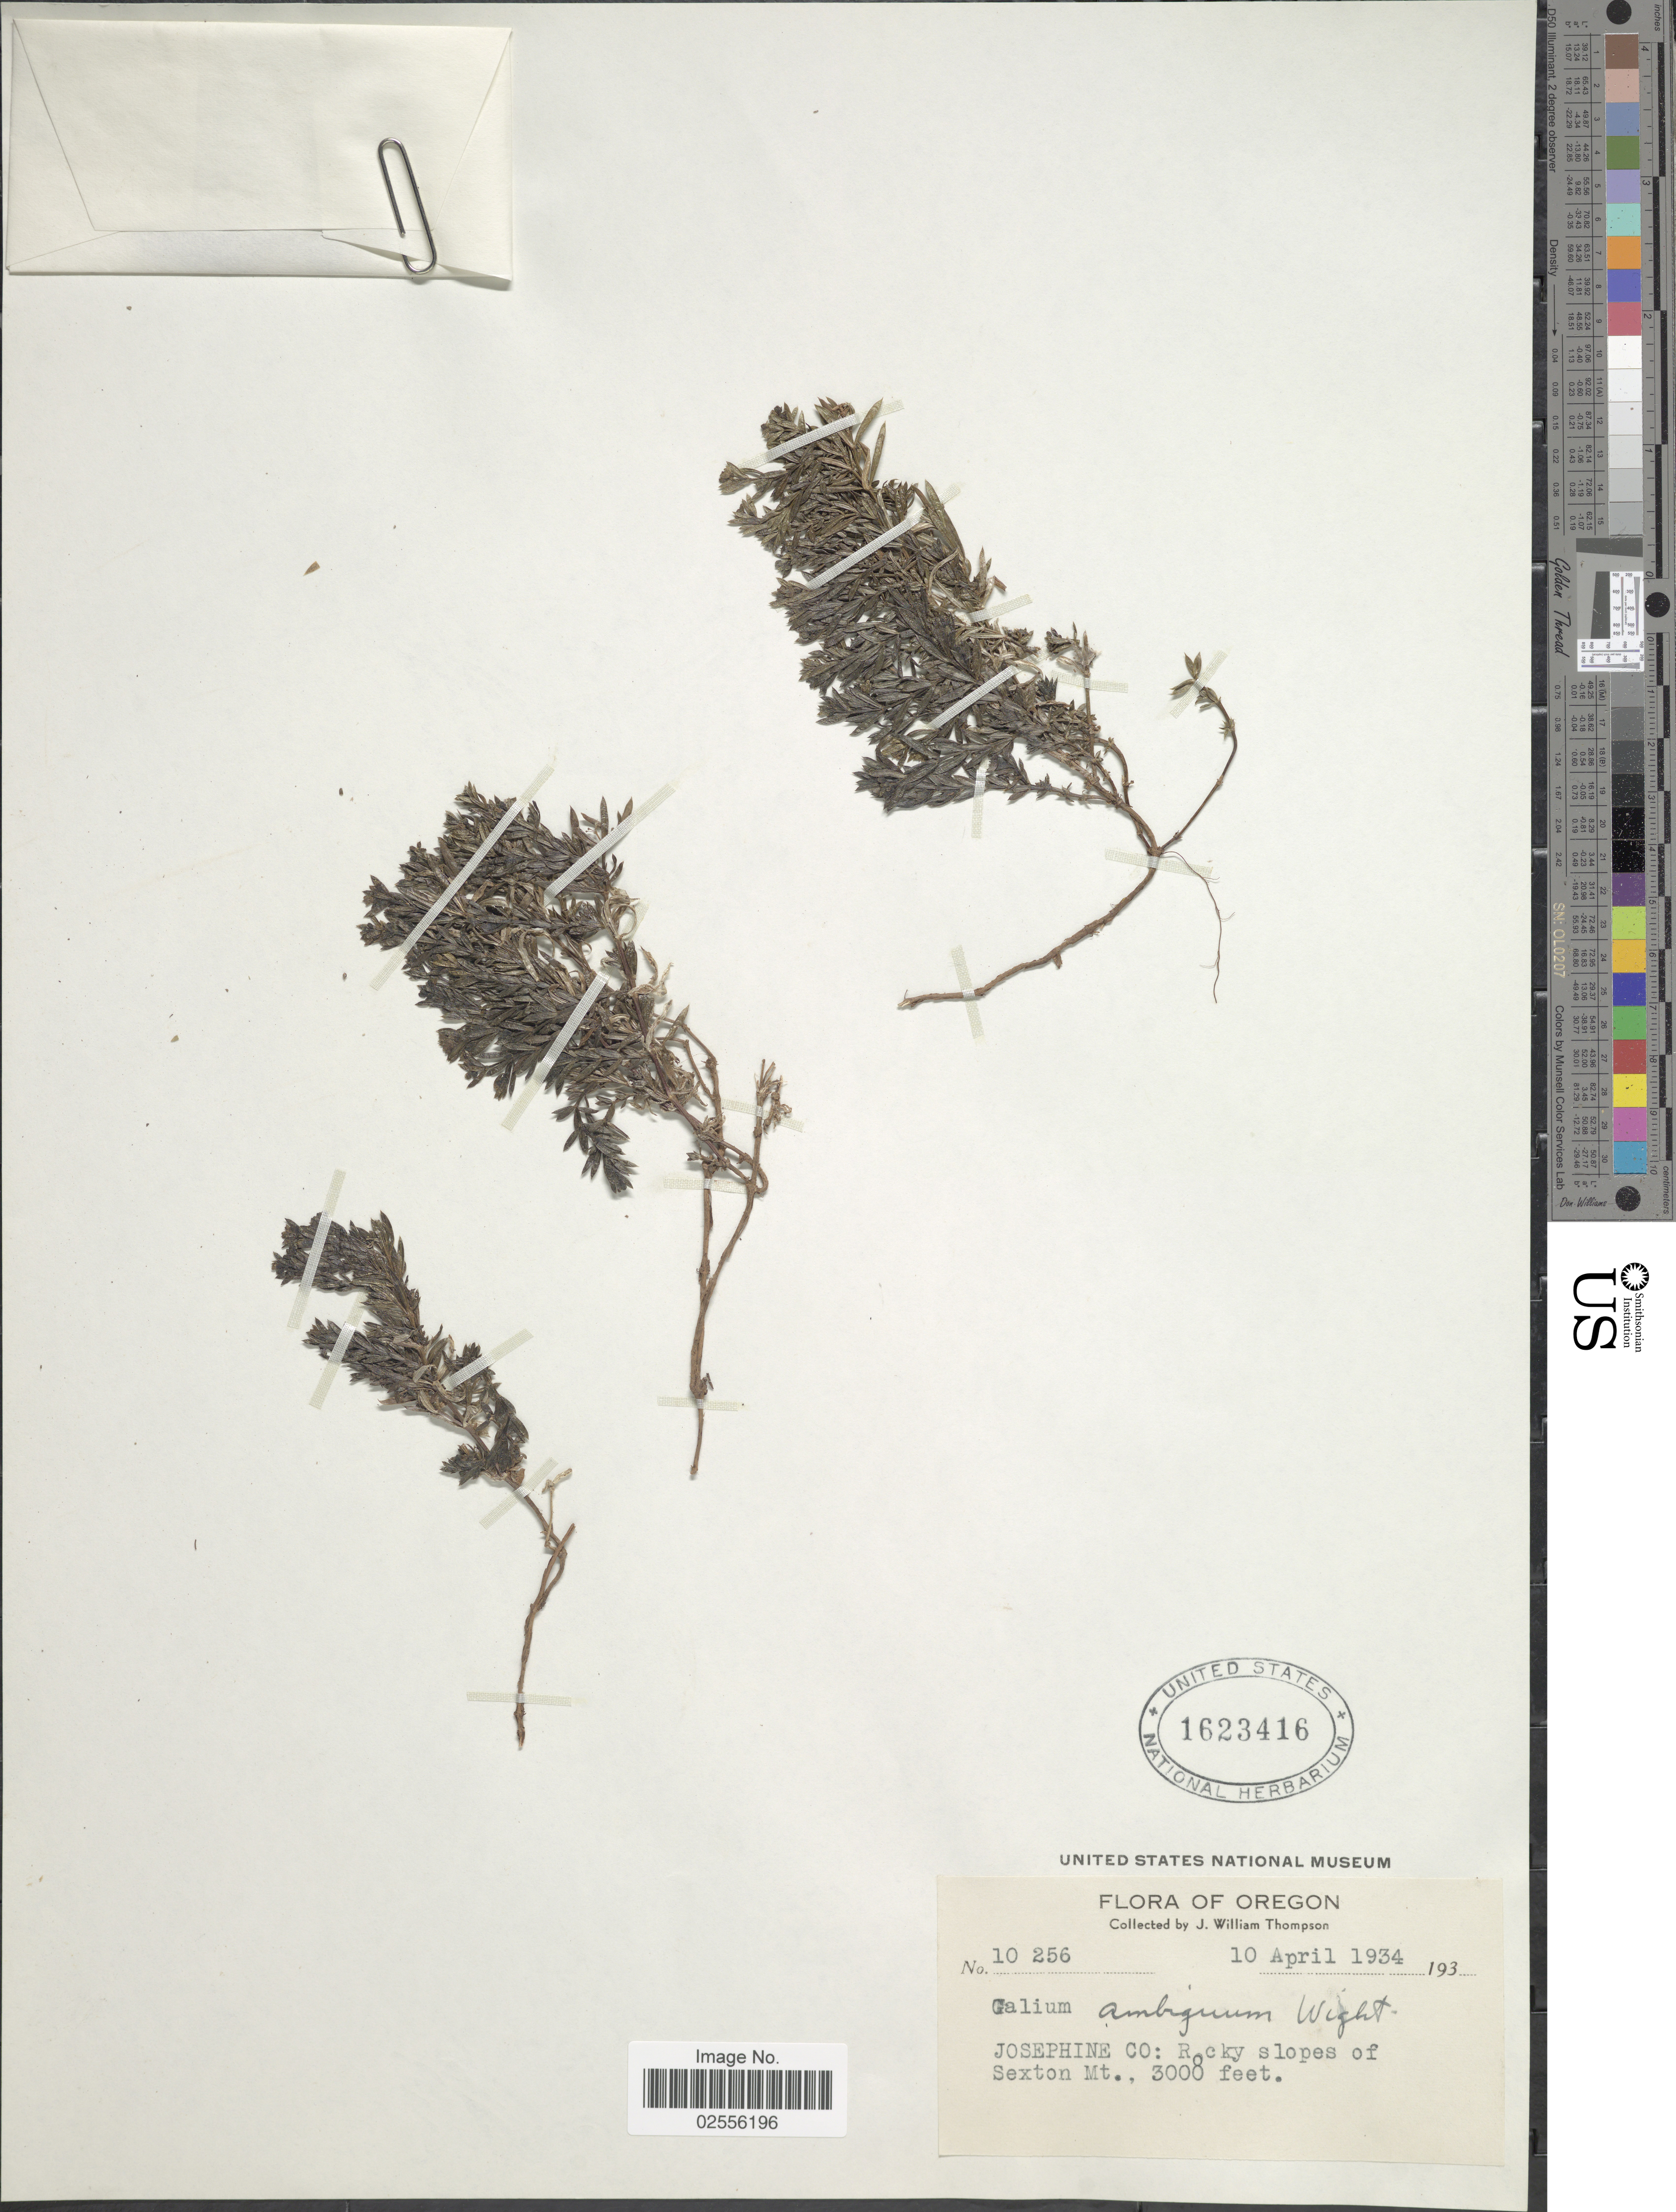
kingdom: Plantae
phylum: Tracheophyta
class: Magnoliopsida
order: Gentianales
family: Rubiaceae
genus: Galium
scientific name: Galium ambiguum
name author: W. Wight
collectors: J. W. Thompson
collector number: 10256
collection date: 1934-04-10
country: United States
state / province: Oregon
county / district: Josephine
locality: Josephine Co: Rocky slopes of Sexton Mt.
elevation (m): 914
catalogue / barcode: US 1623416